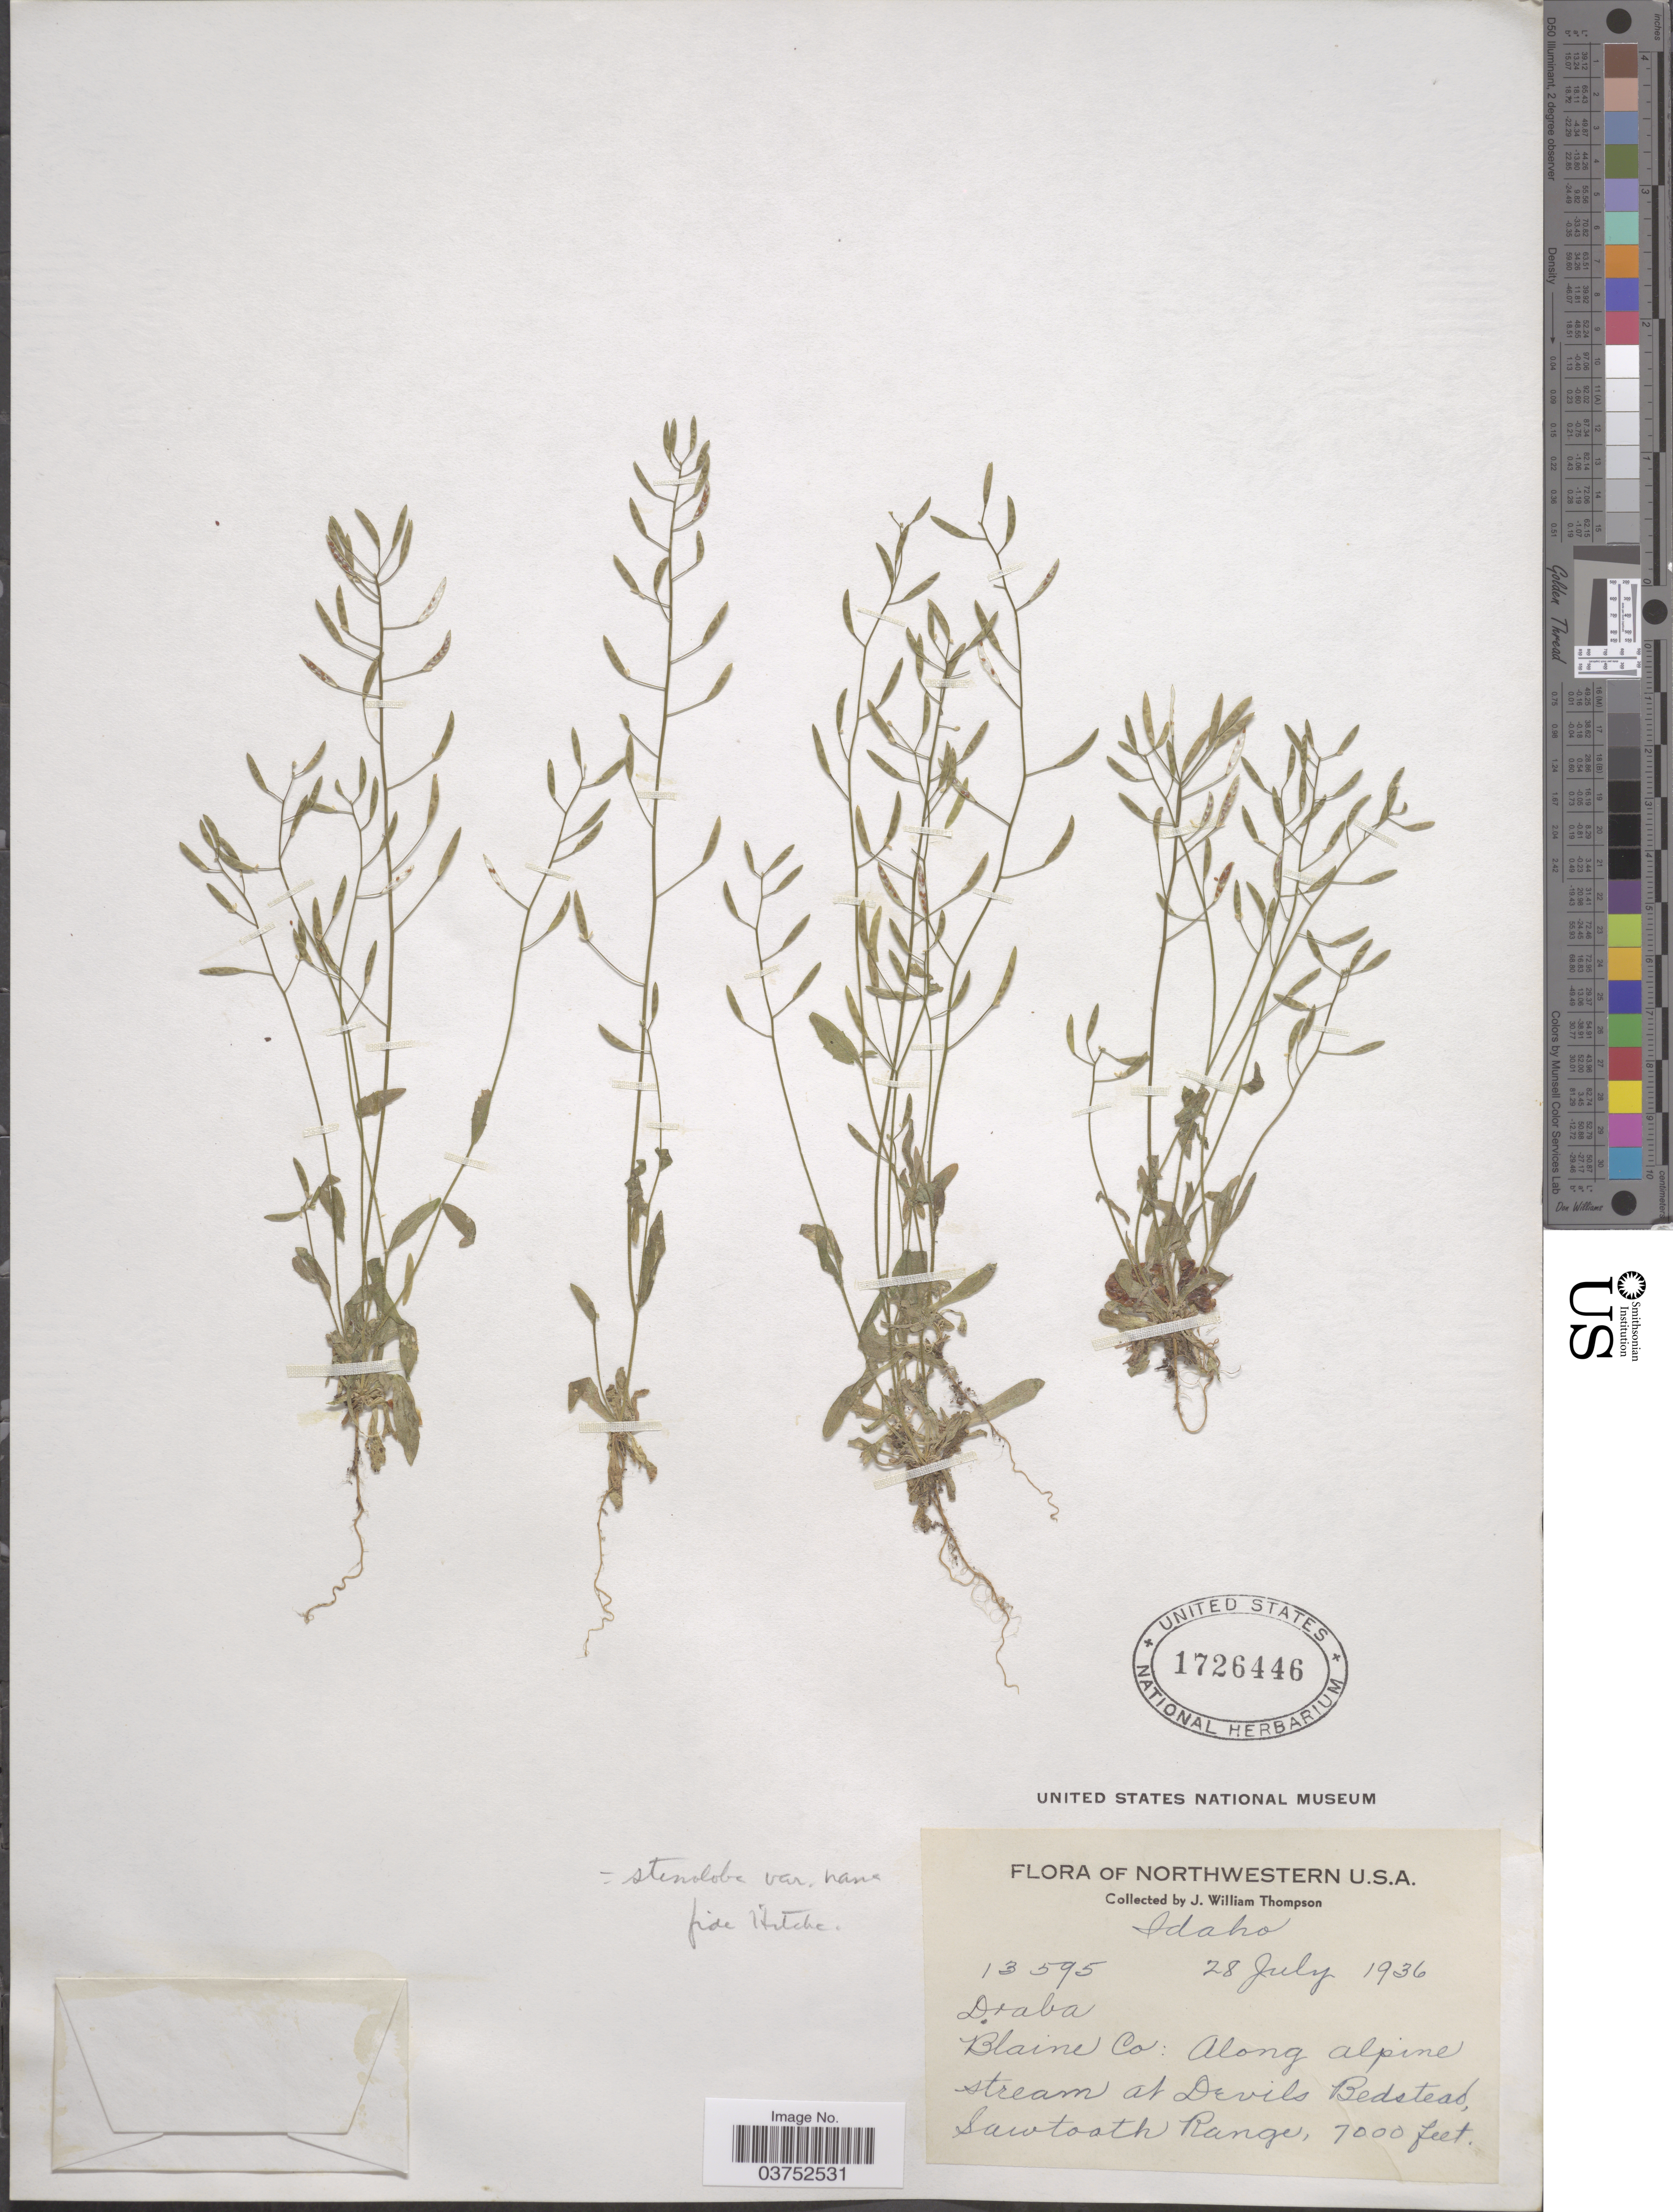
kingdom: Plantae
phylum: Tracheophyta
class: Magnoliopsida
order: Brassicales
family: Brassicaceae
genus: Draba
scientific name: Draba stenoloba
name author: Ledeb.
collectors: J. W. Thompson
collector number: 13595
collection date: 1936-07-28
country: United States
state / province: Idaho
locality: Northwestern U.S.A. Blaine Co: Along alpine stream at Devils Bedstead, Sawtooth Range.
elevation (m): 2134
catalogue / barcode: US 1726446